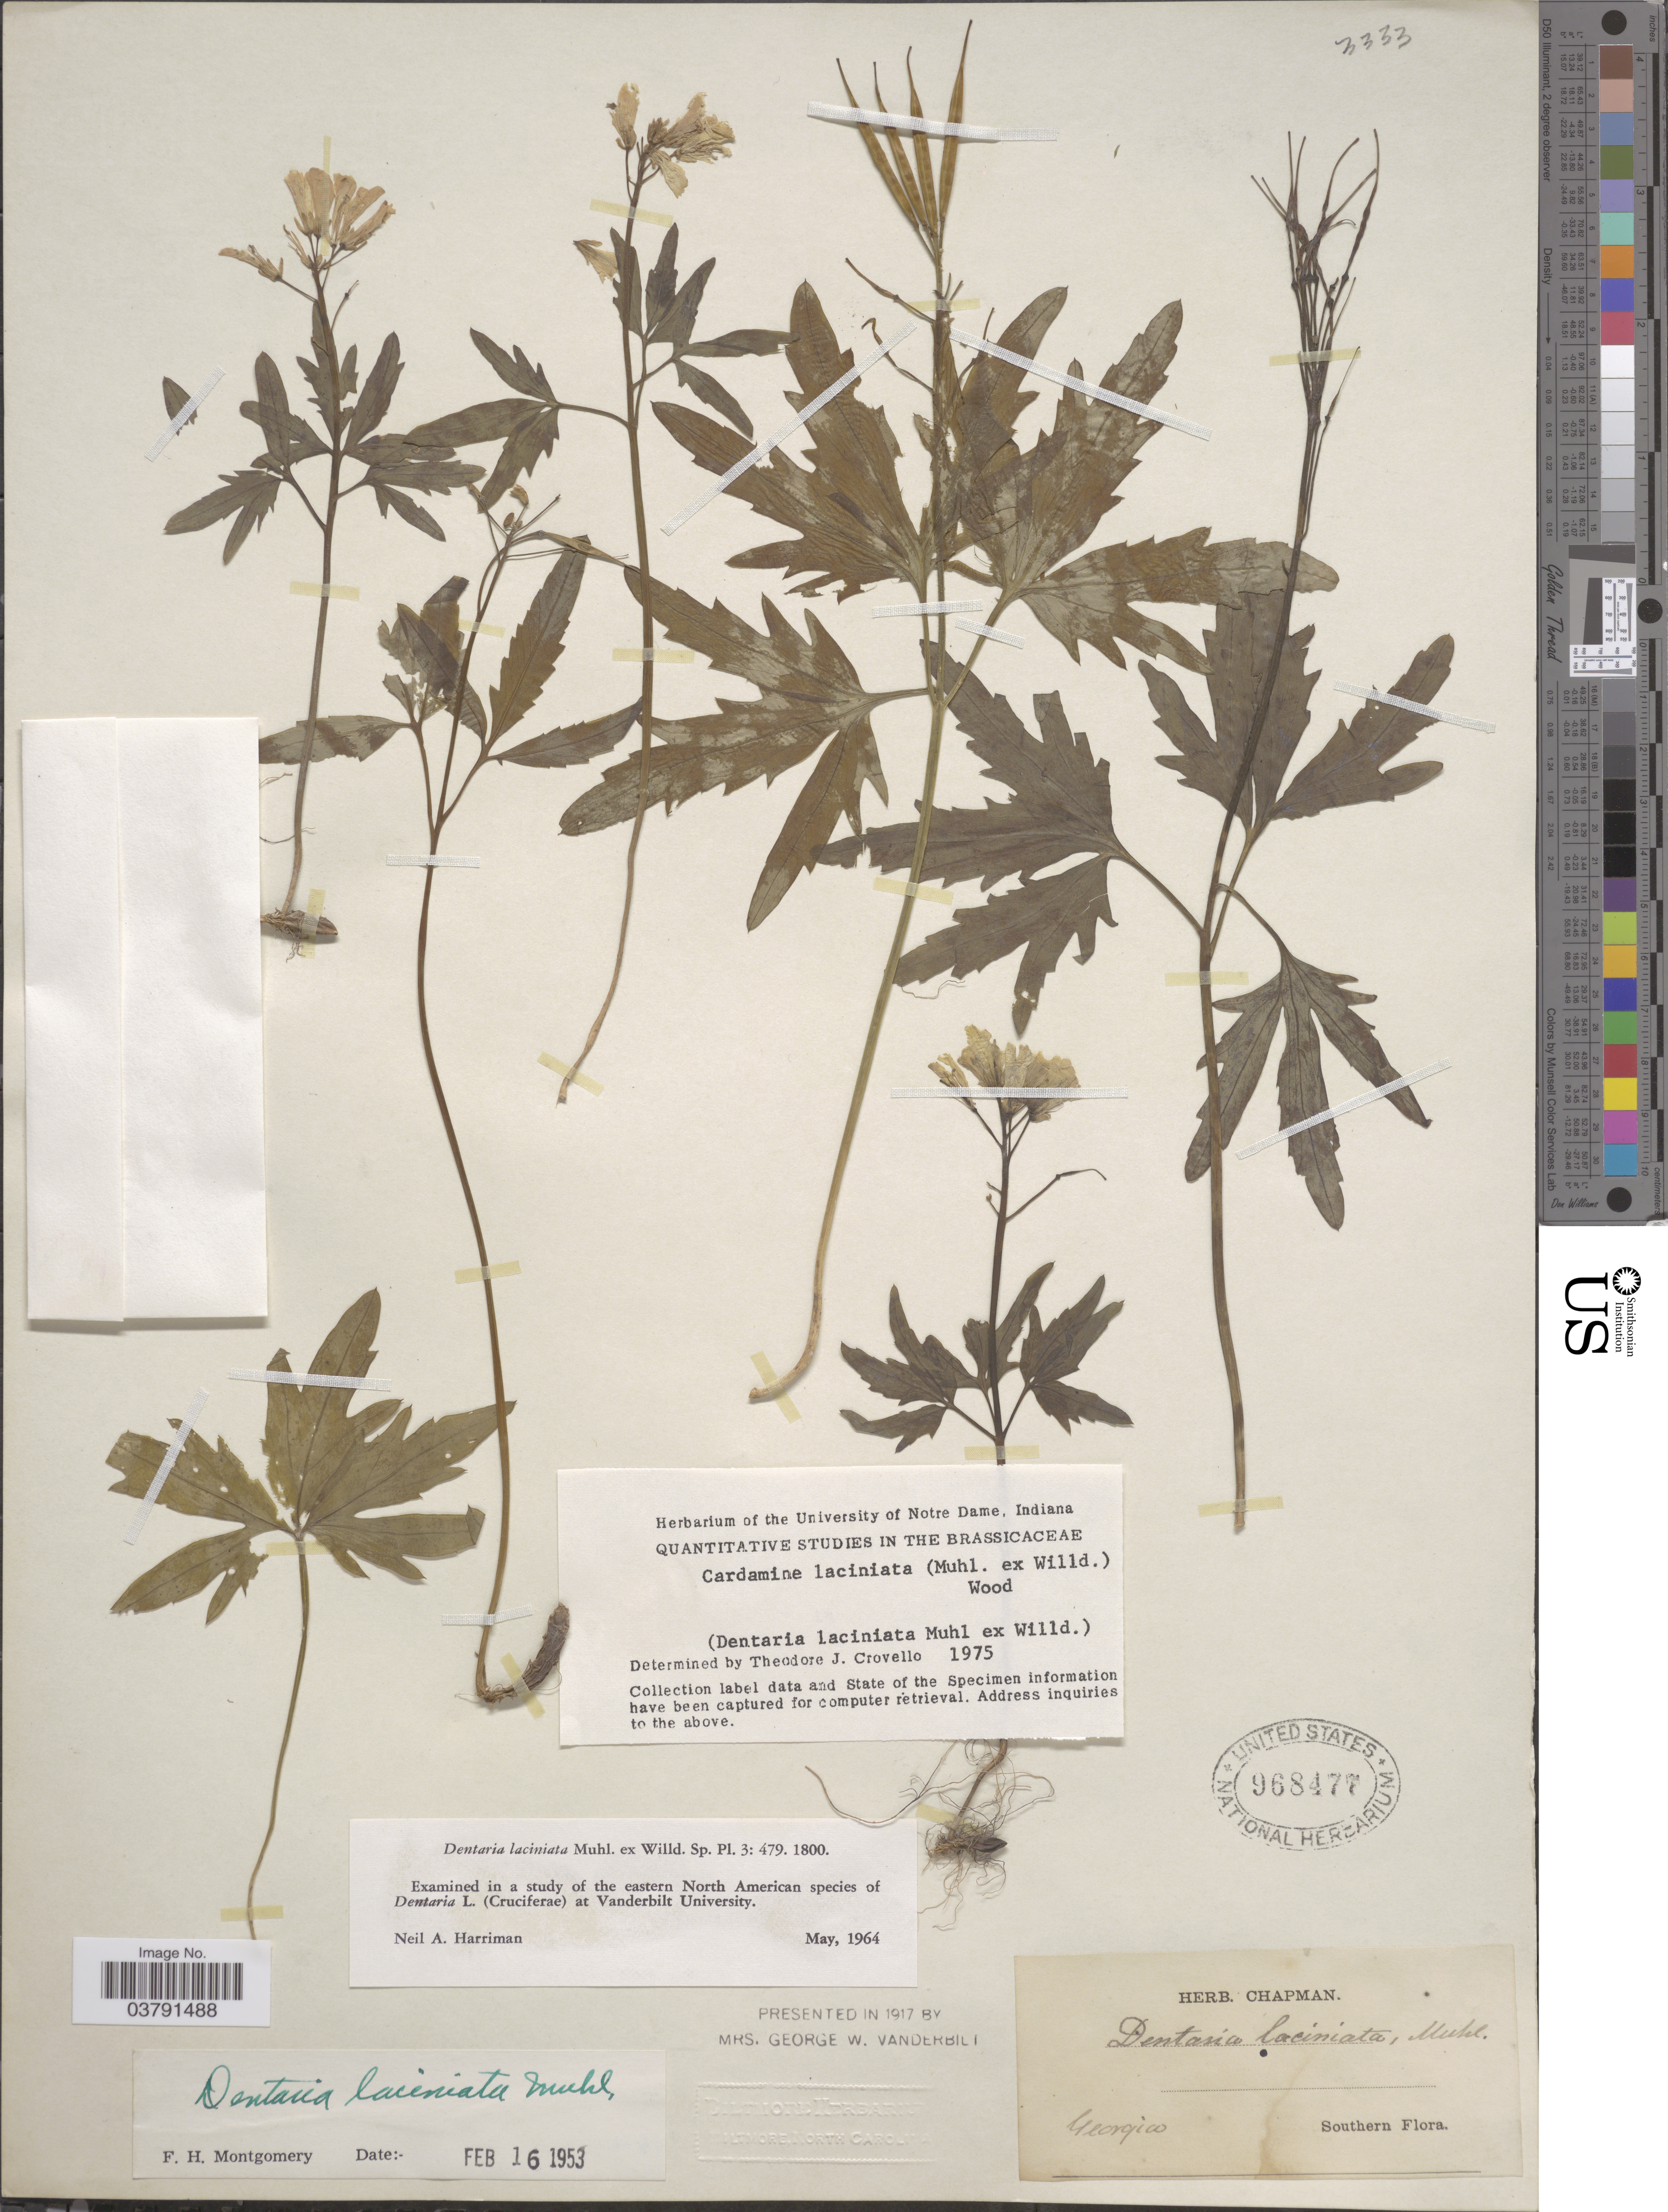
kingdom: Plantae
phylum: Tracheophyta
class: Magnoliopsida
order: Brassicales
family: Brassicaceae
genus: Dentaria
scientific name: Dentaria laciniata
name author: Muhl.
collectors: ex herb. Chapman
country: United States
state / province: Georgia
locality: Southern.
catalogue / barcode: US 968477